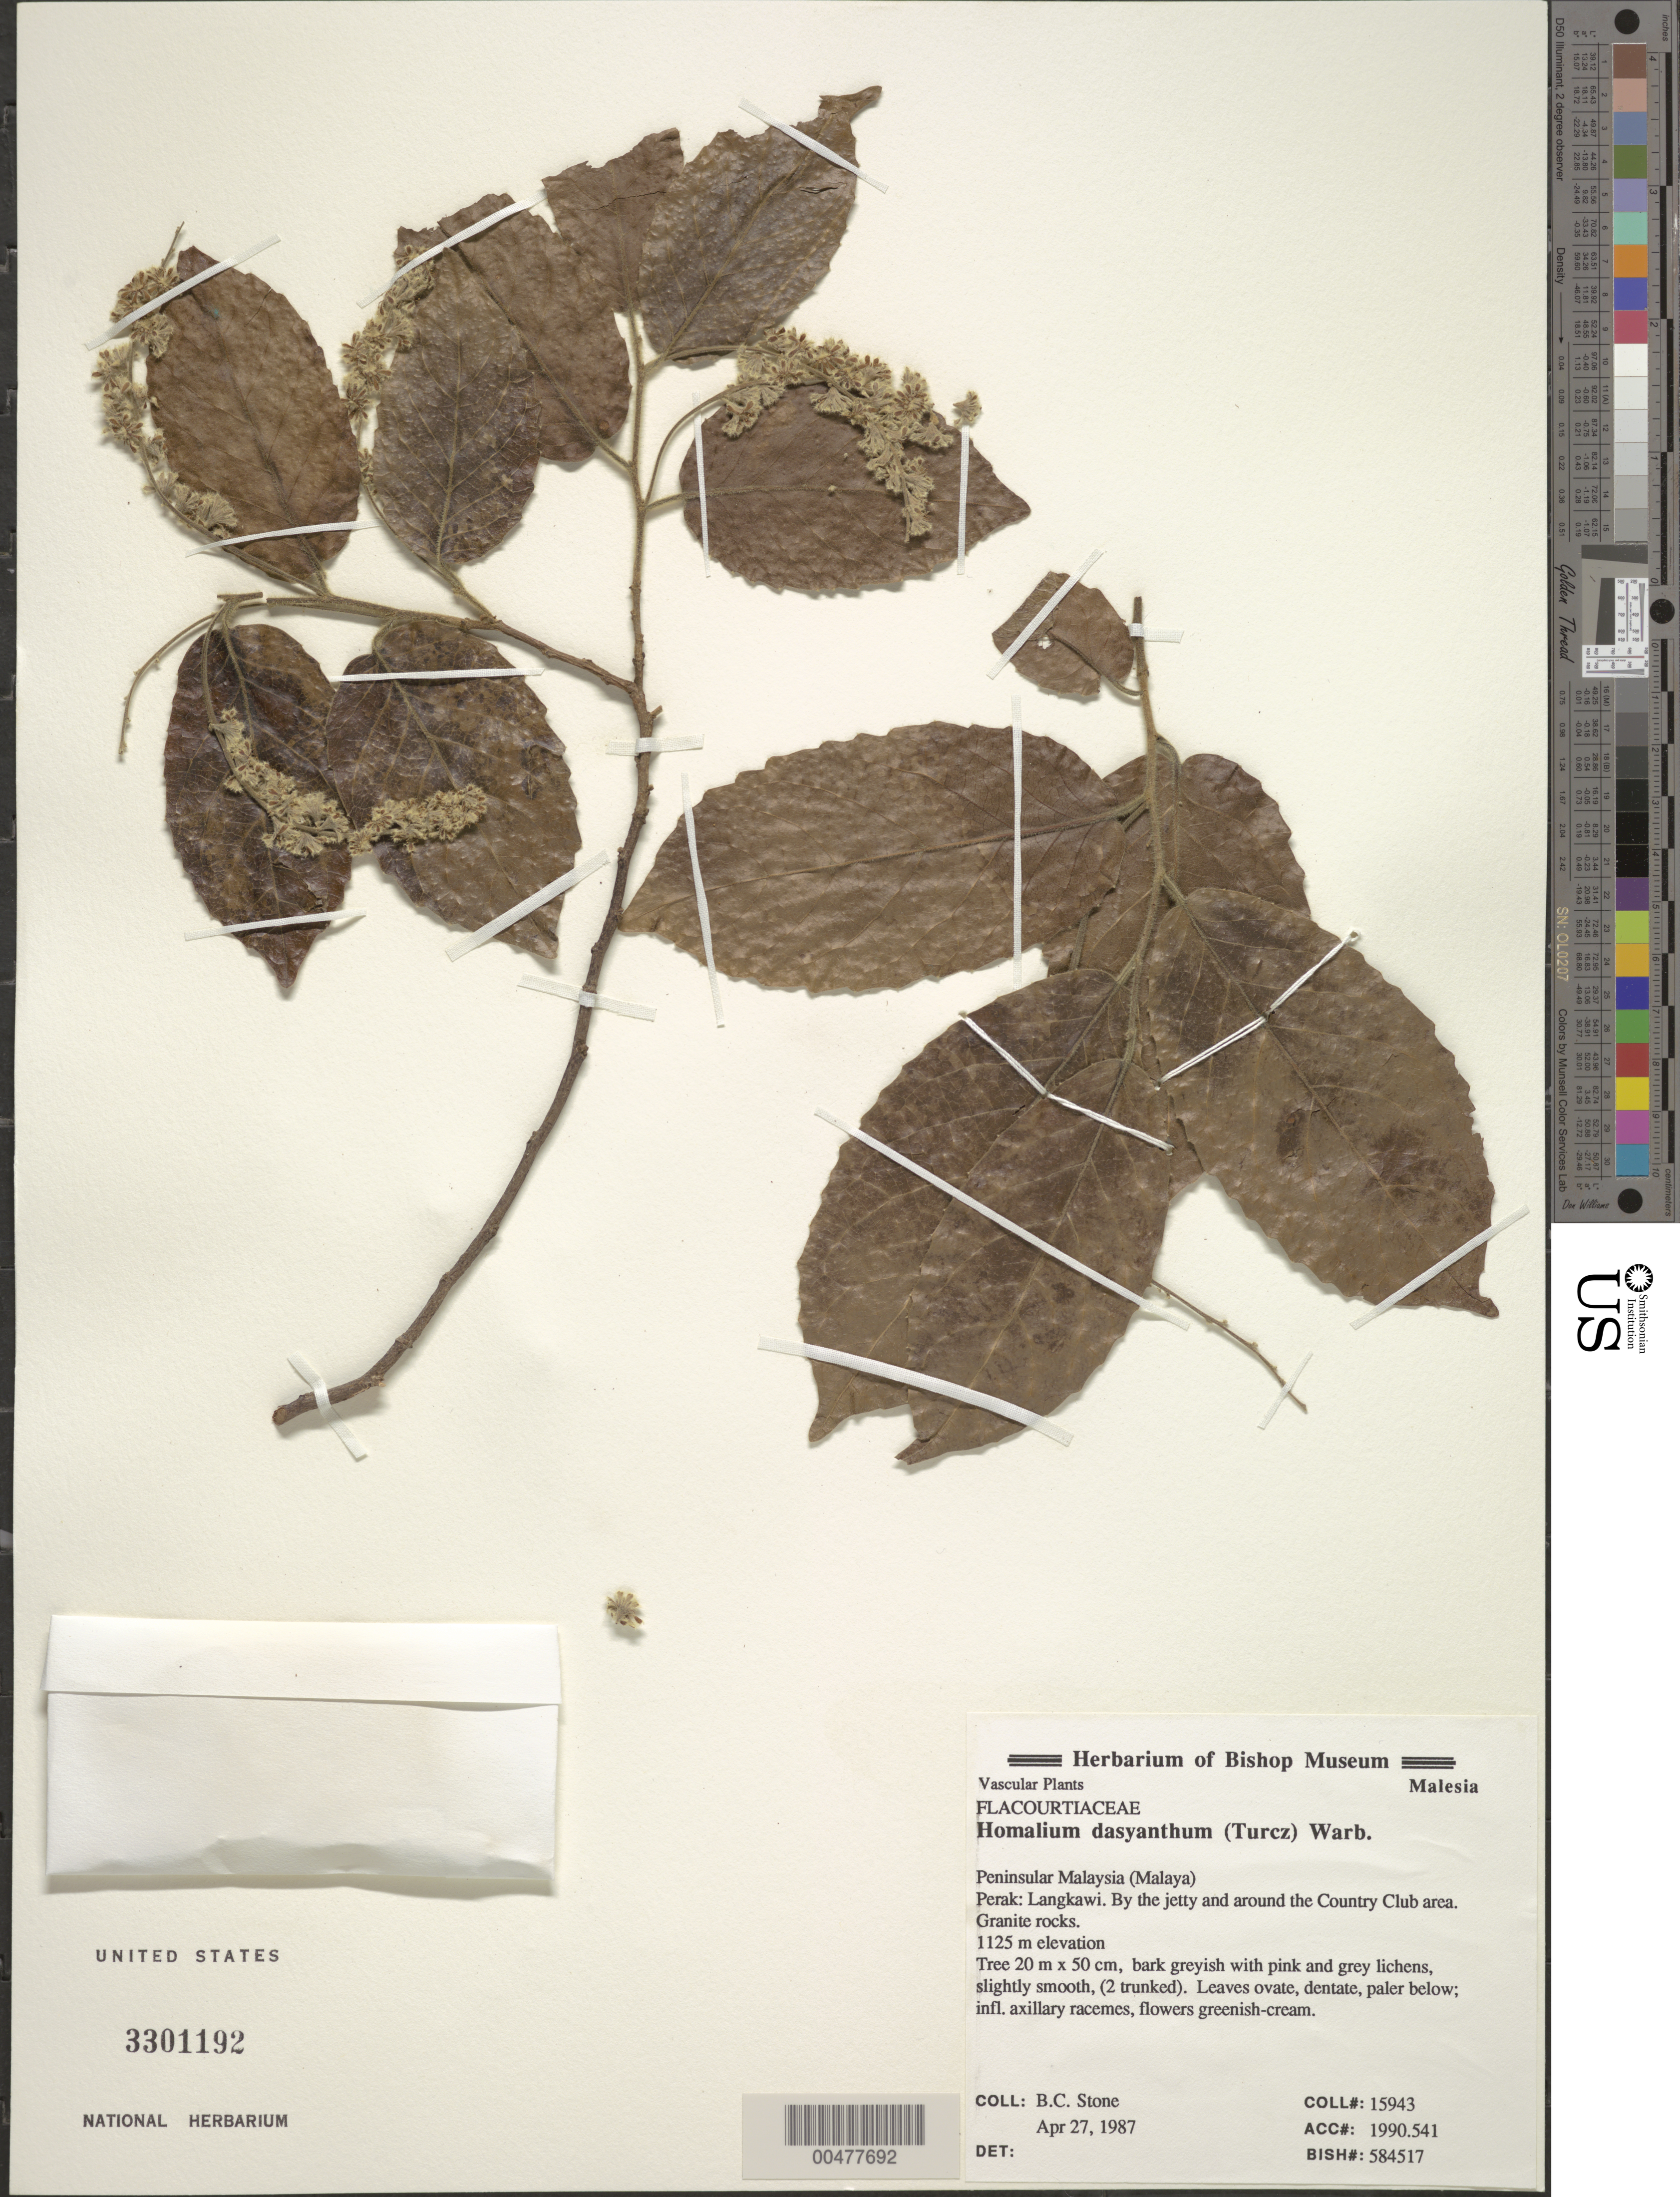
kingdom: Plantae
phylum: Tracheophyta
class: Magnoliopsida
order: Malpighiales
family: Salicaceae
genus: Homalium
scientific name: Homalium dasyanthum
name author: (Turcz.) Warb.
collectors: B. C. Stone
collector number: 15943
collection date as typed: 27 Apr 1987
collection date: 1987-04-27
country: Malaysia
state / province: Perak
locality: Langawi. by the jetty and around the country club area [Malay Peninsula]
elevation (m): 1125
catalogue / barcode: US 3301192